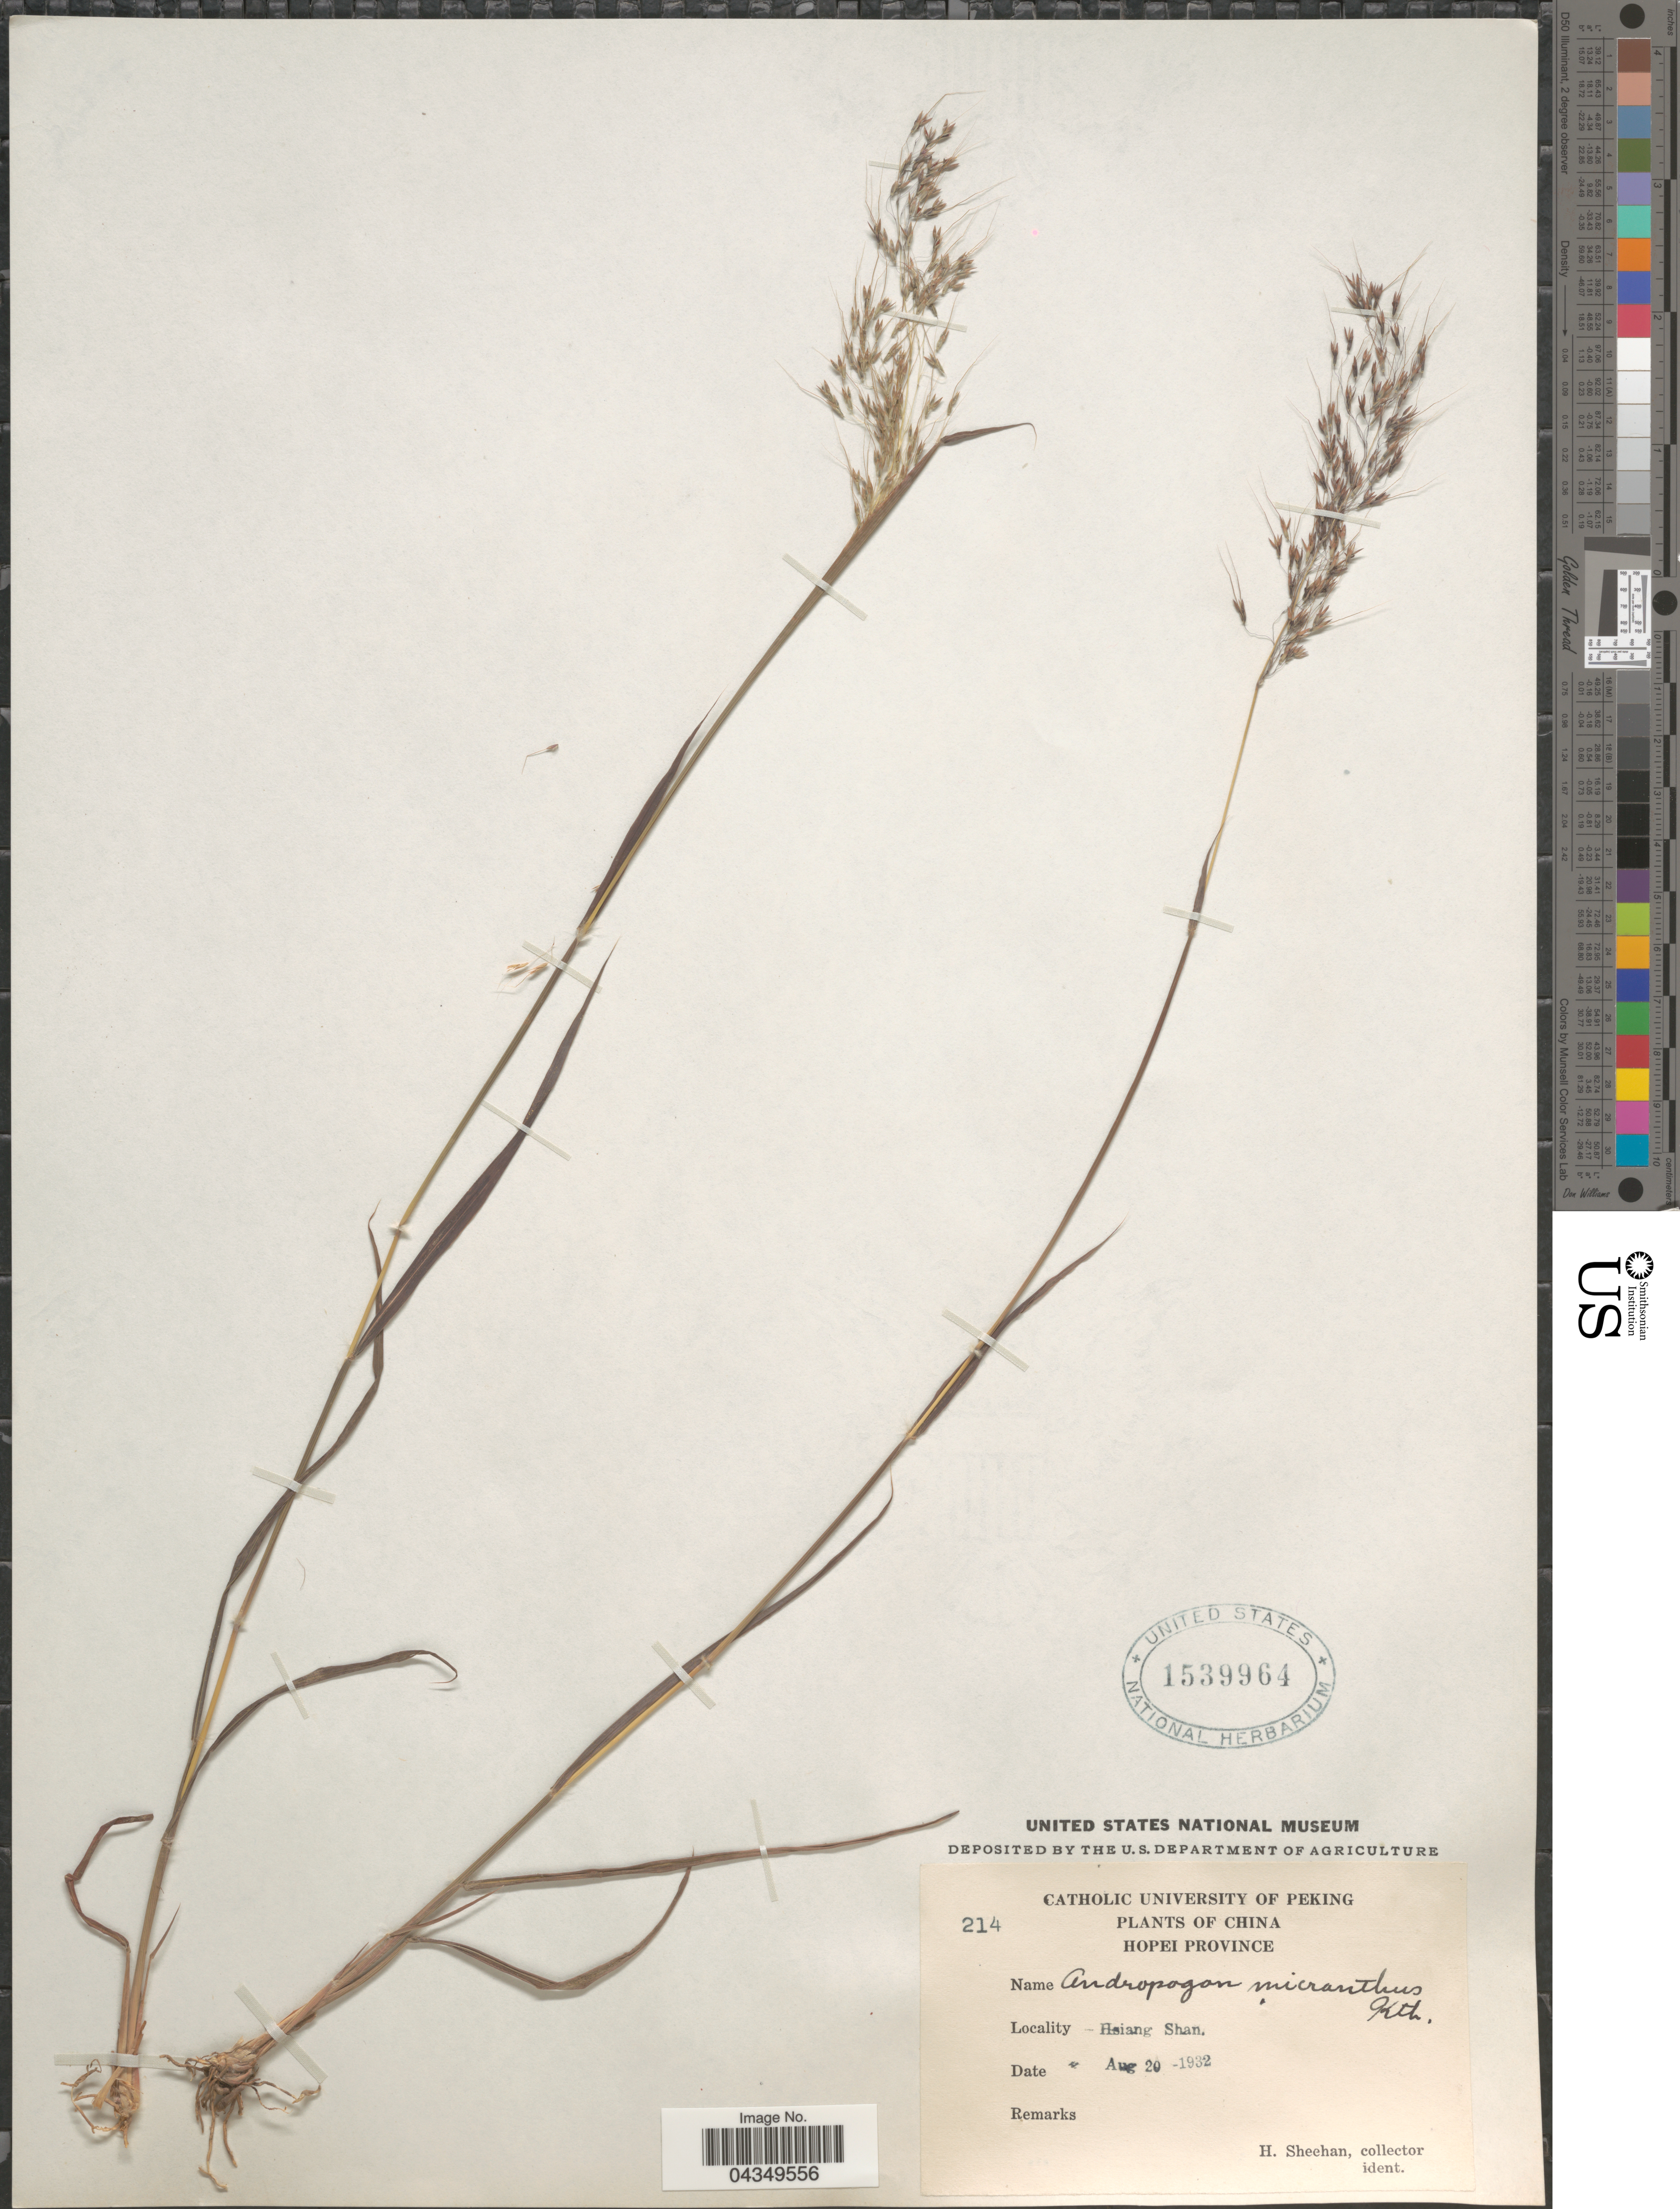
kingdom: Plantae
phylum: Tracheophyta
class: Liliopsida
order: Poales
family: Poaceae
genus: Capillipedium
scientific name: Capillipedium parviflorum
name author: (R. Br.) Stapf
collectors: H. Sheehan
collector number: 214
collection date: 1932-08-20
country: China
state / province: Hebei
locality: Hopei Province. Hsiang Shan.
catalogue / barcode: US 1539964